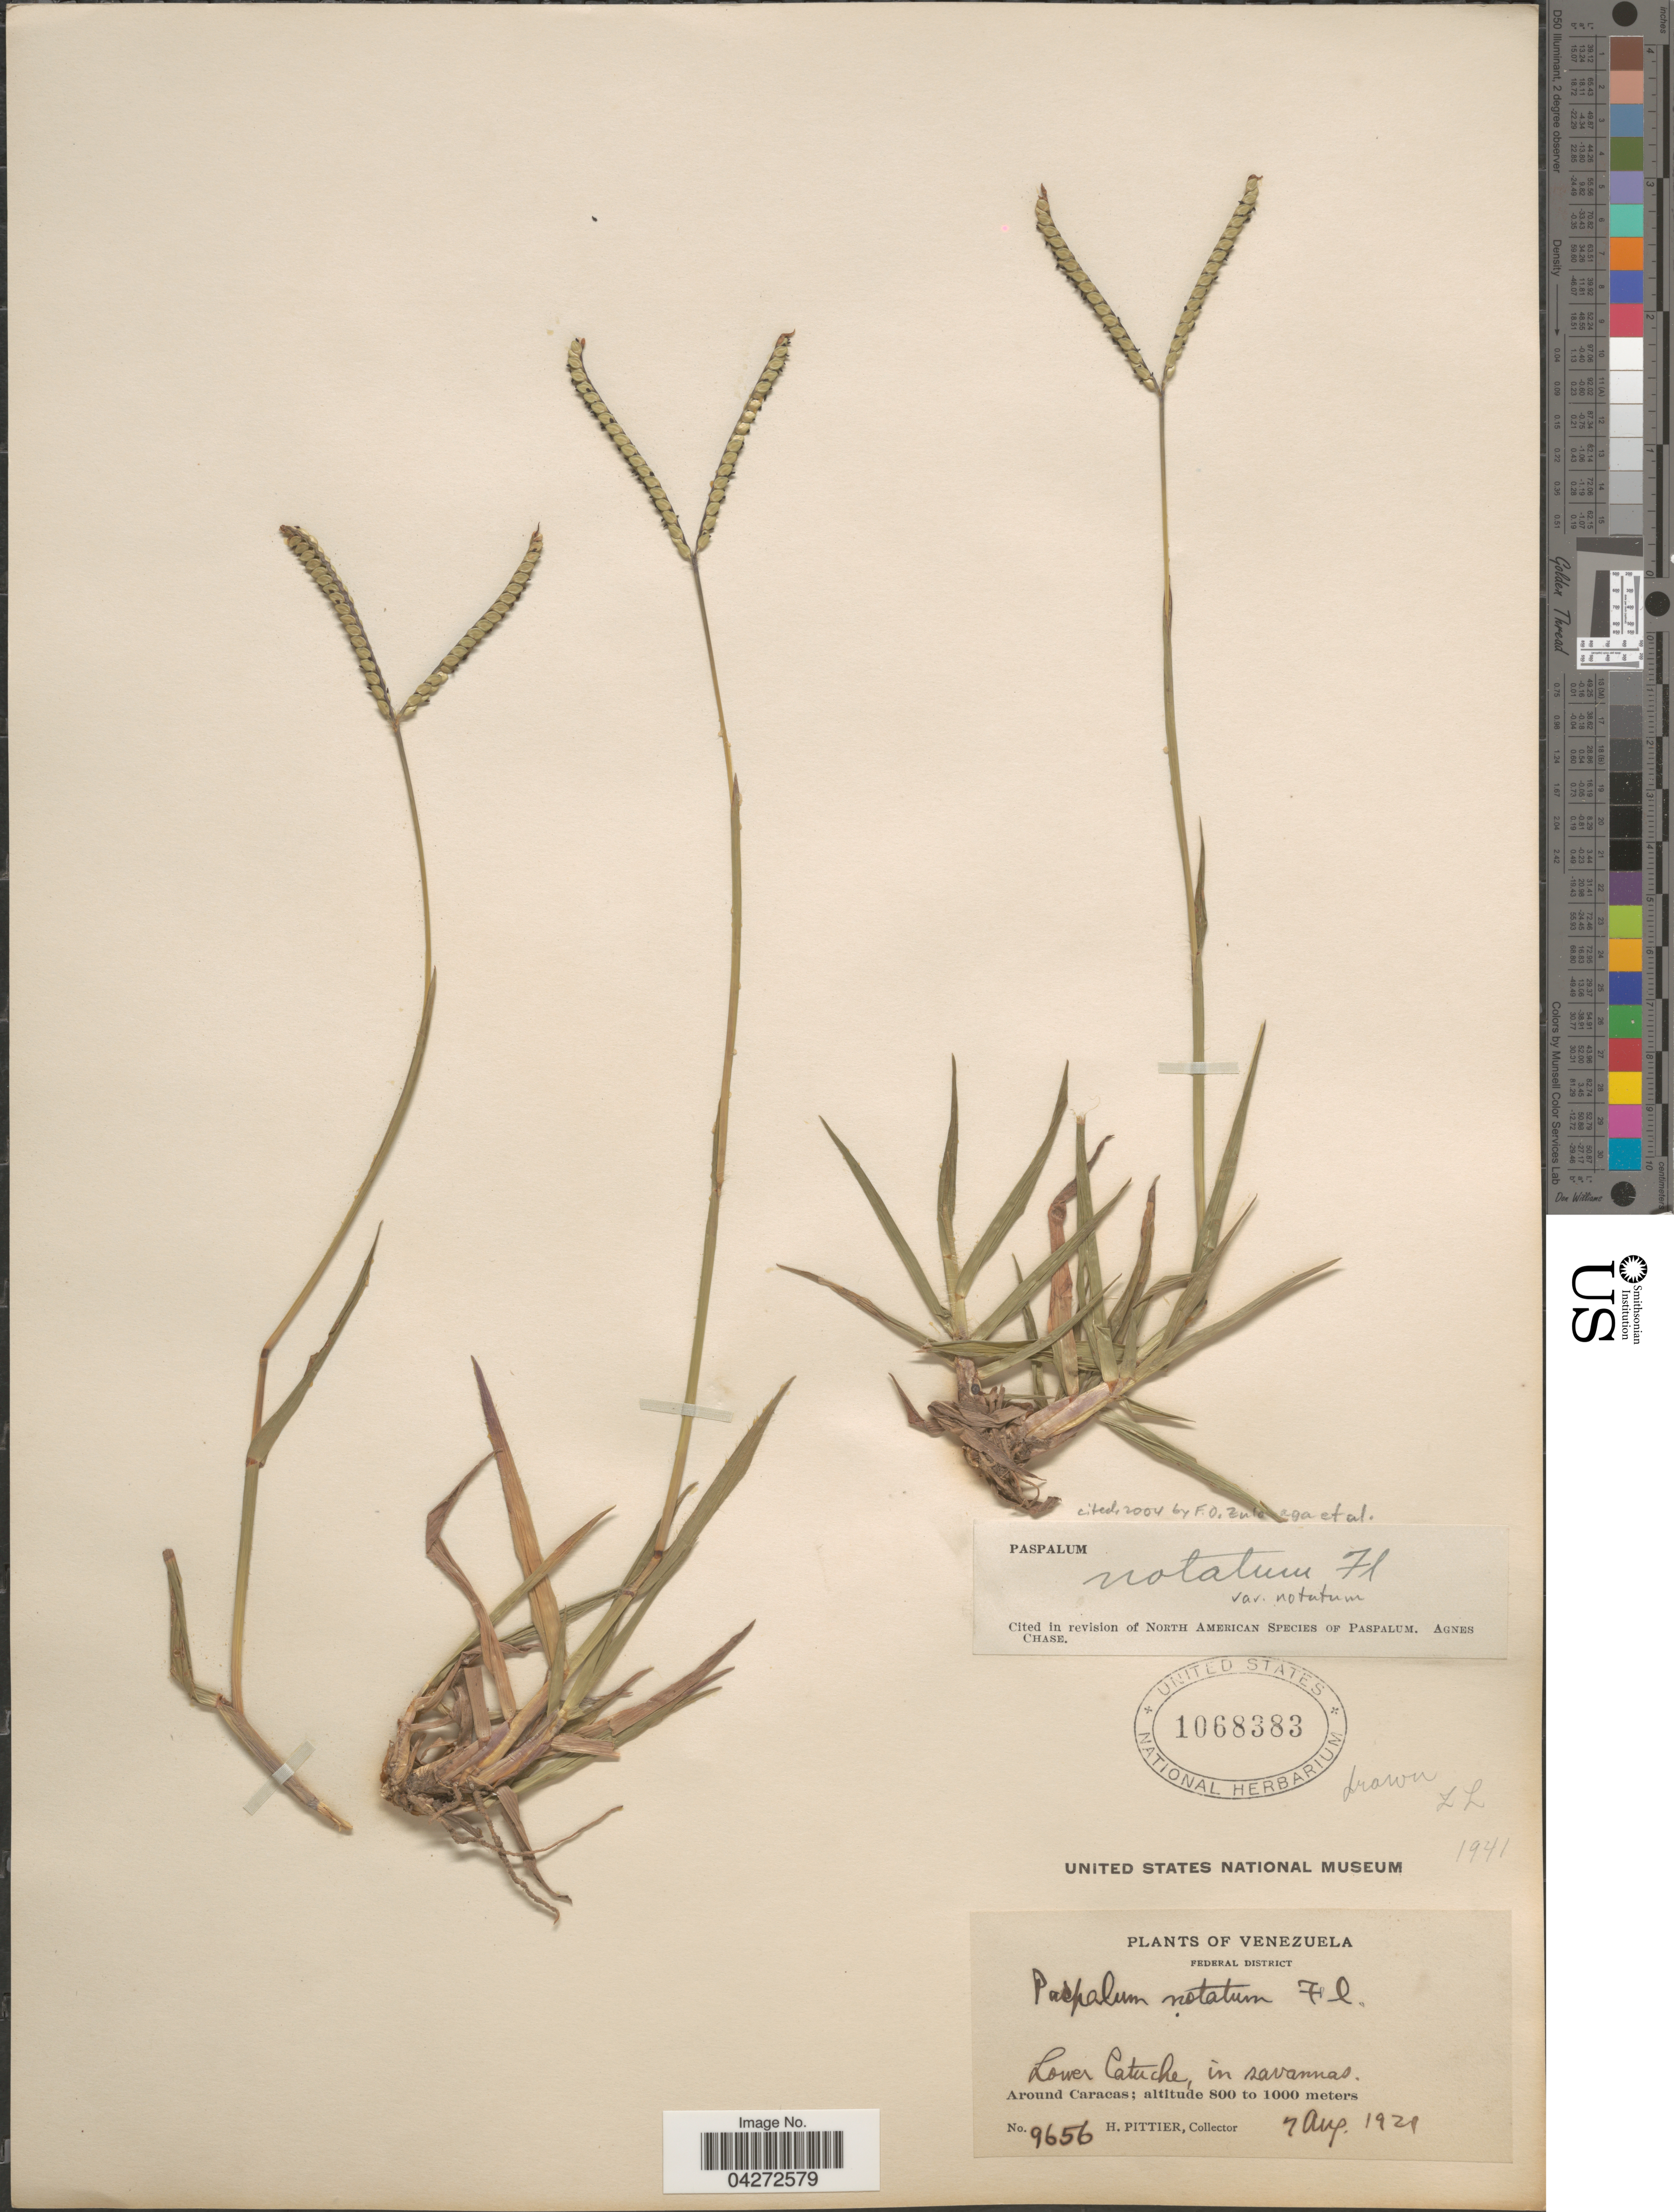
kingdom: Plantae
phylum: Tracheophyta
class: Liliopsida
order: Poales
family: Poaceae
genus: Paspalum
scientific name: Paspalum notatum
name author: Flüggé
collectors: H. F. Pittier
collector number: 9656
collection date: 1921-08-07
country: Venezuela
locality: Federal District, Lower Catache, in savannas. Around Caracas.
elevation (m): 800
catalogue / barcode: US 1068383